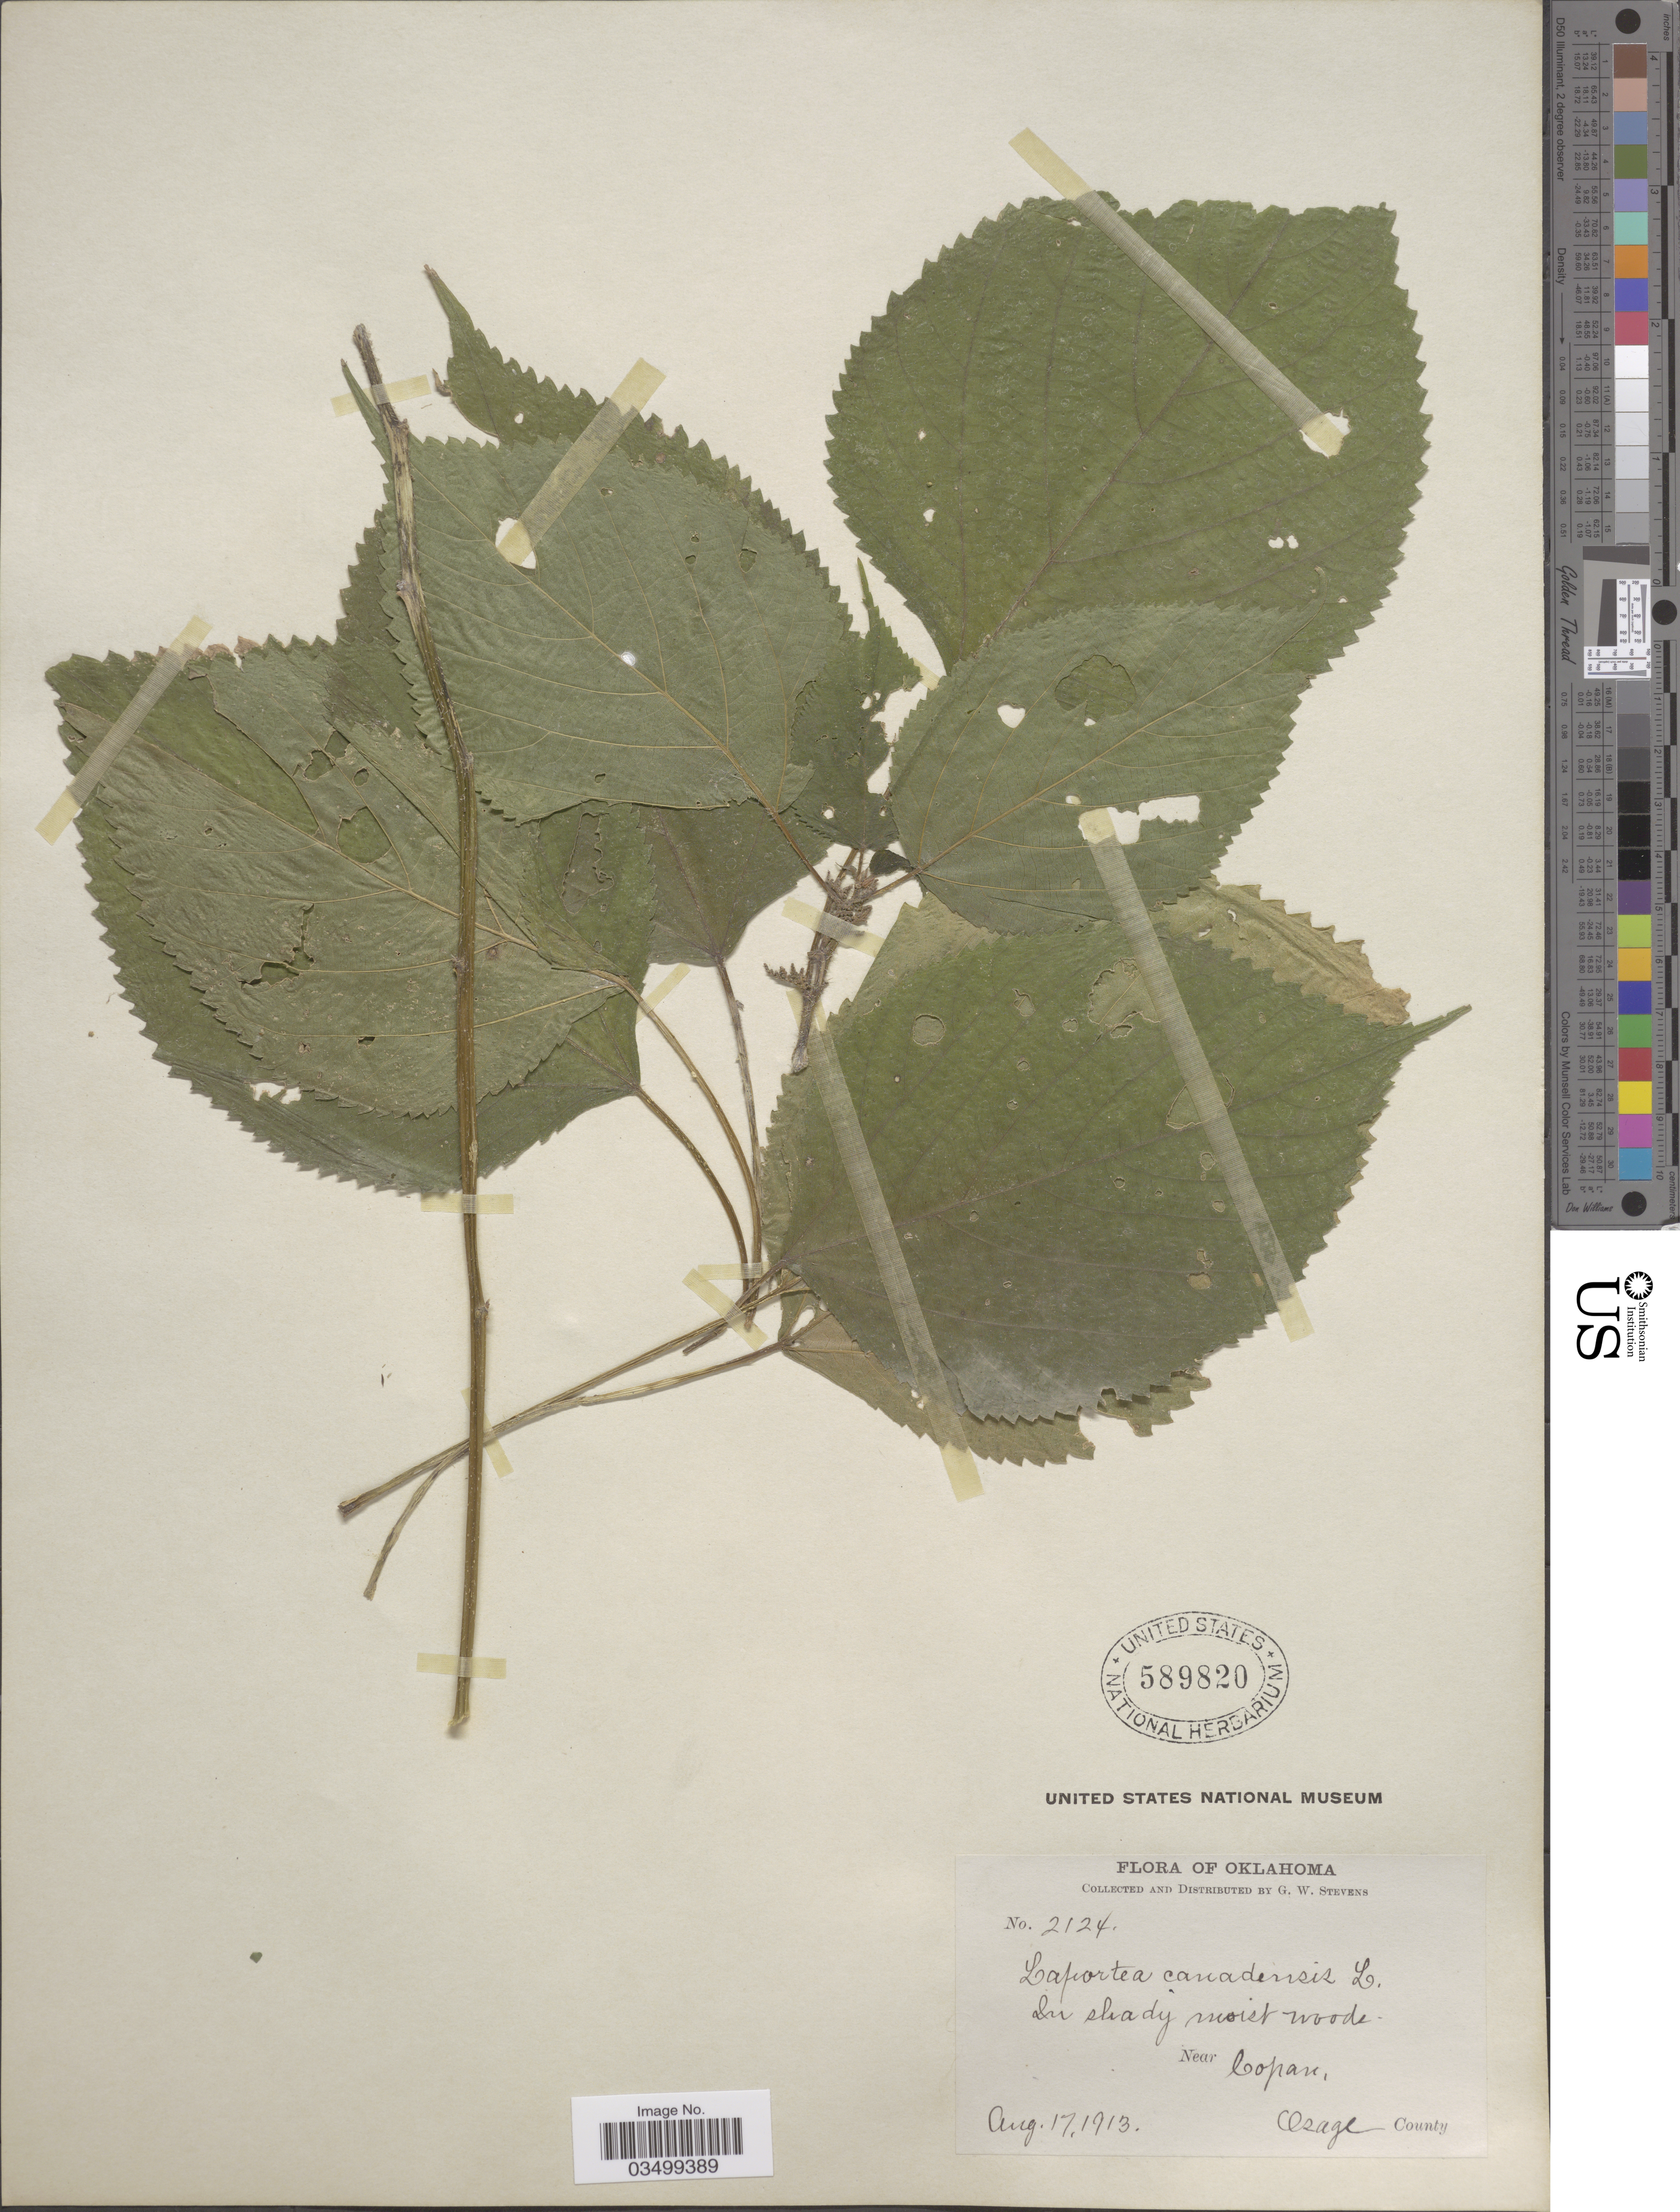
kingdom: Plantae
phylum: Tracheophyta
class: Magnoliopsida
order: Rosales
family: Urticaceae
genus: Laportea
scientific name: Laportea canadensis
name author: (L.) Wedd.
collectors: G. W. Stevens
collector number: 2124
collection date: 1913-08-17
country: United States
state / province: Oklahoma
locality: Near Copan, Osage County.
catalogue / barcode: US 589820